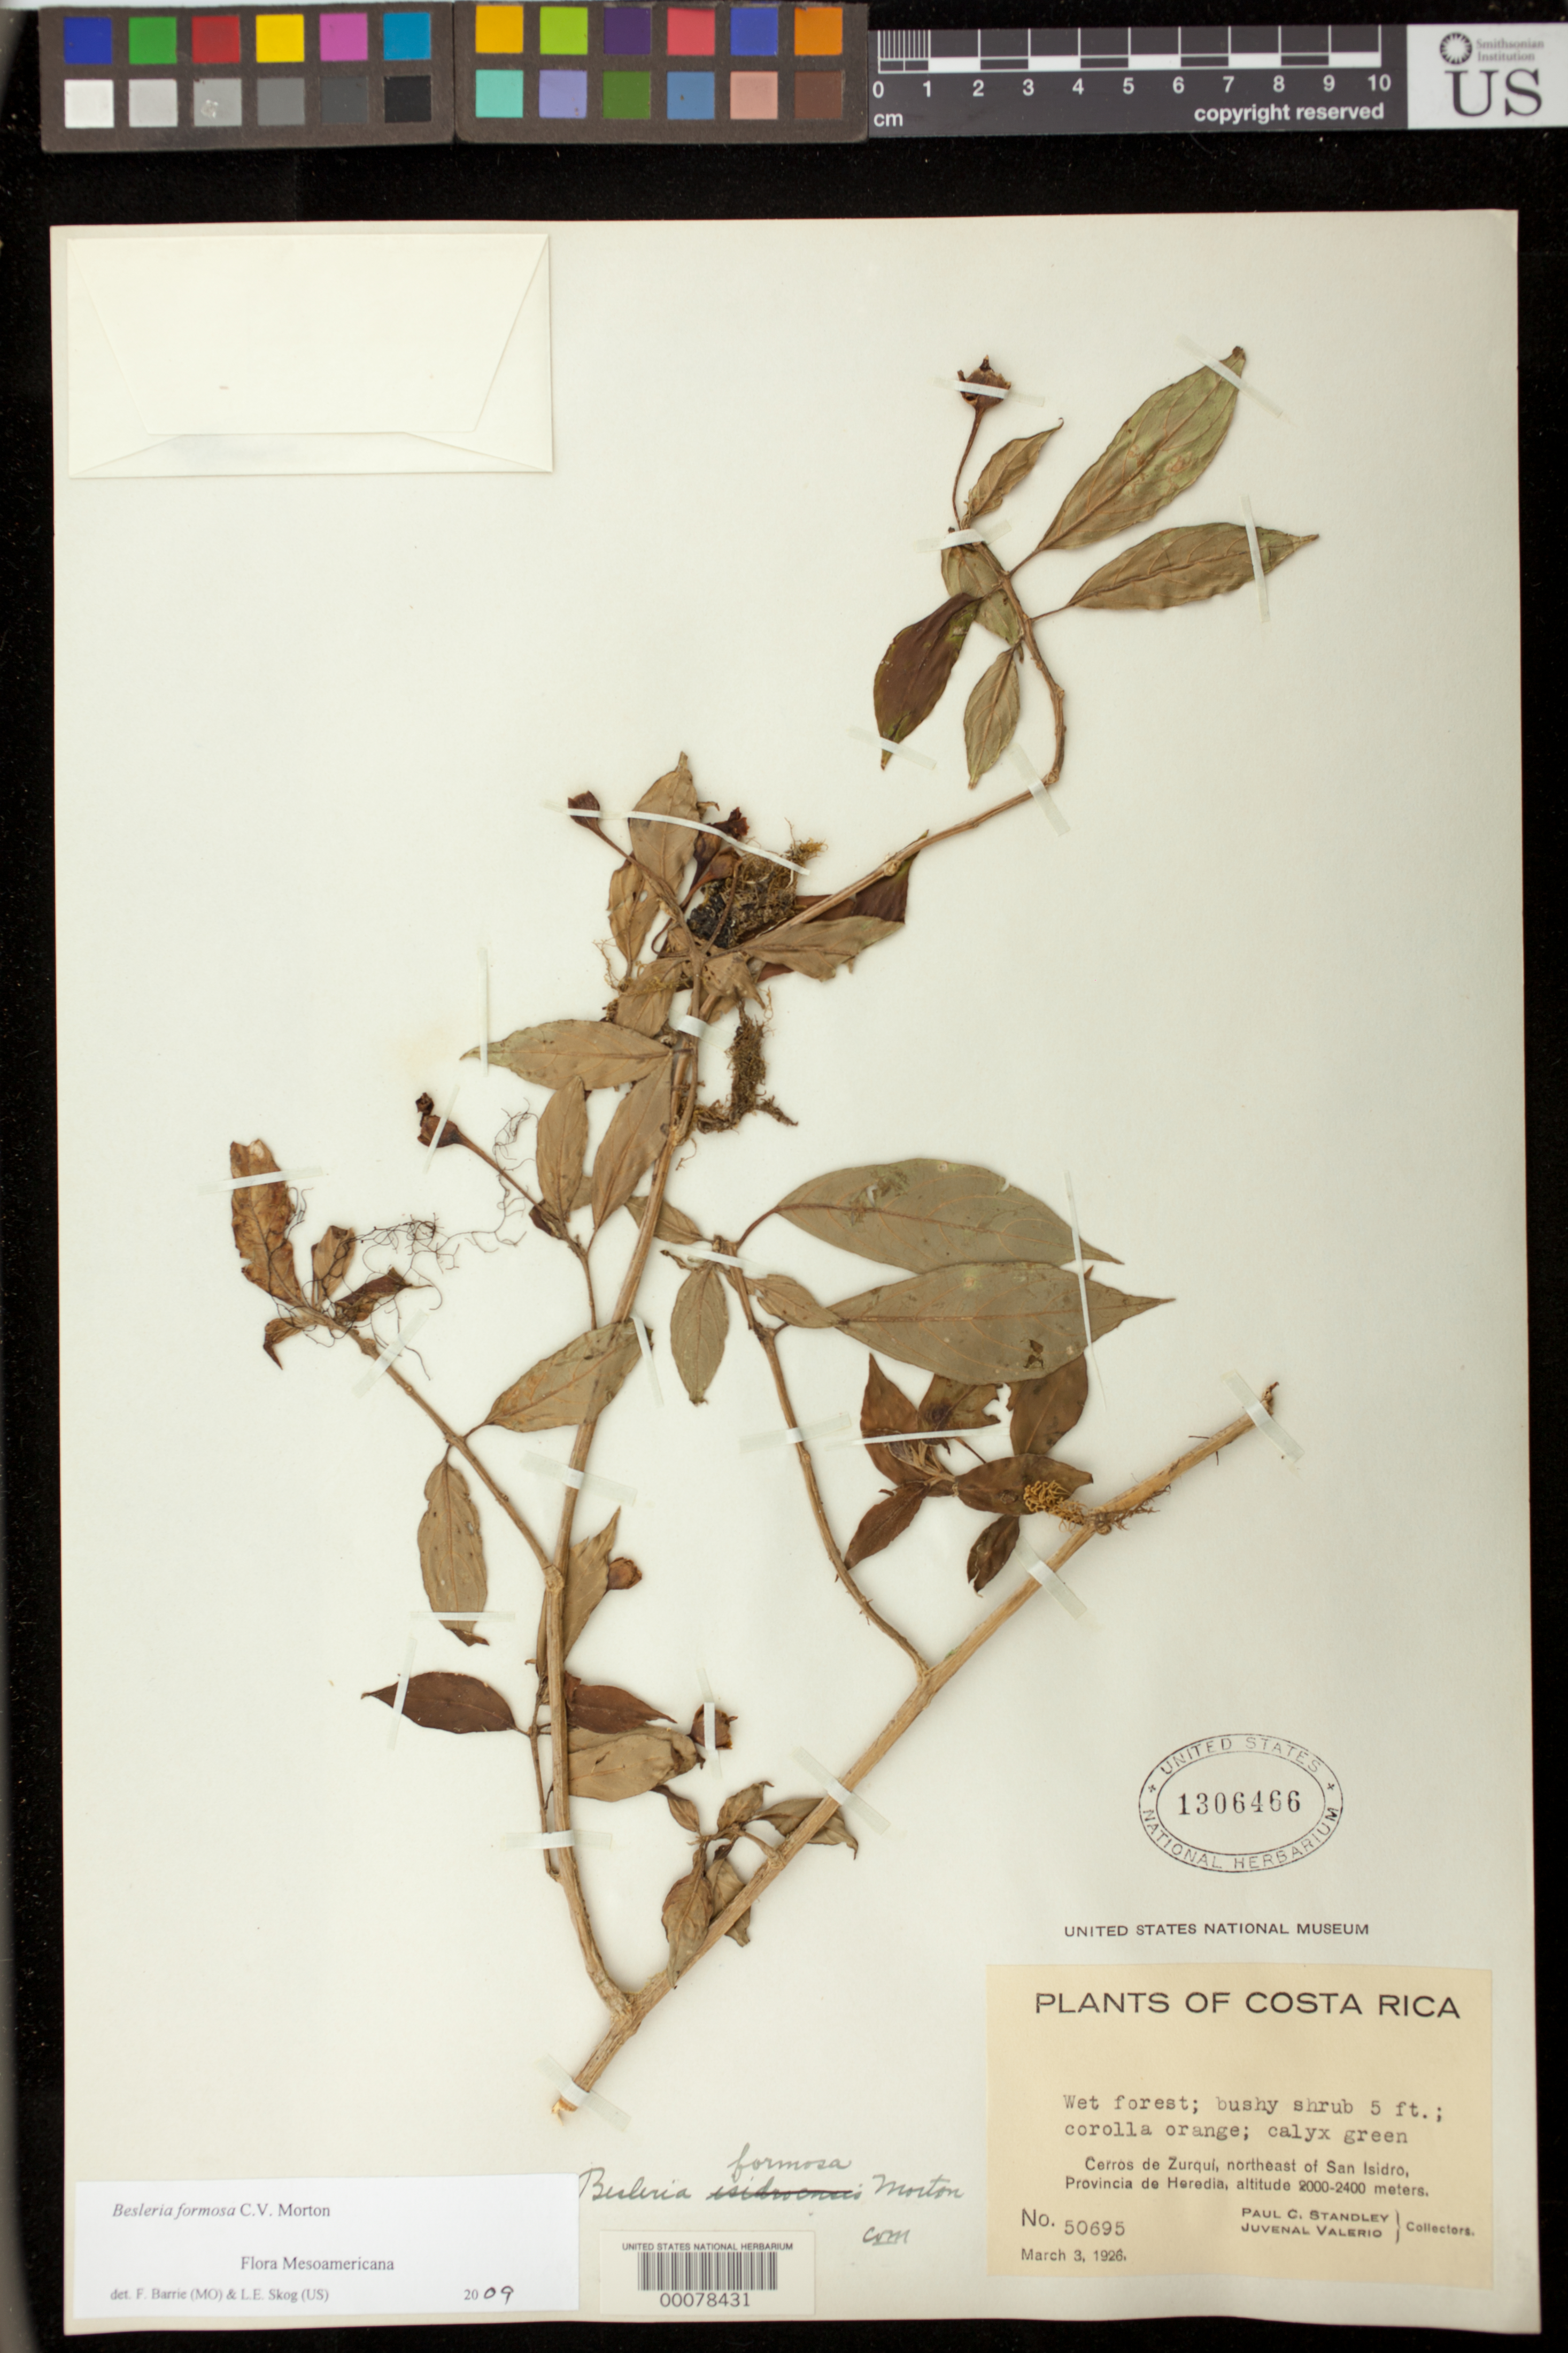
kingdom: Plantae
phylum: Tracheophyta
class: Magnoliopsida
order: Lamiales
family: Gesneriaceae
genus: Besleria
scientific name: Besleria amabilis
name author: C.V. Morton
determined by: Skog, Laurence E.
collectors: P. C. Standley & J. Valerio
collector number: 50695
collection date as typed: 03 Mar 1926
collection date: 1926-03-03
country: Costa Rica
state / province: Heredia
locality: Cerros de Zurqui, NE of San Isidro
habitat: Wet forest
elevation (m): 2000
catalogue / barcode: US 1306466